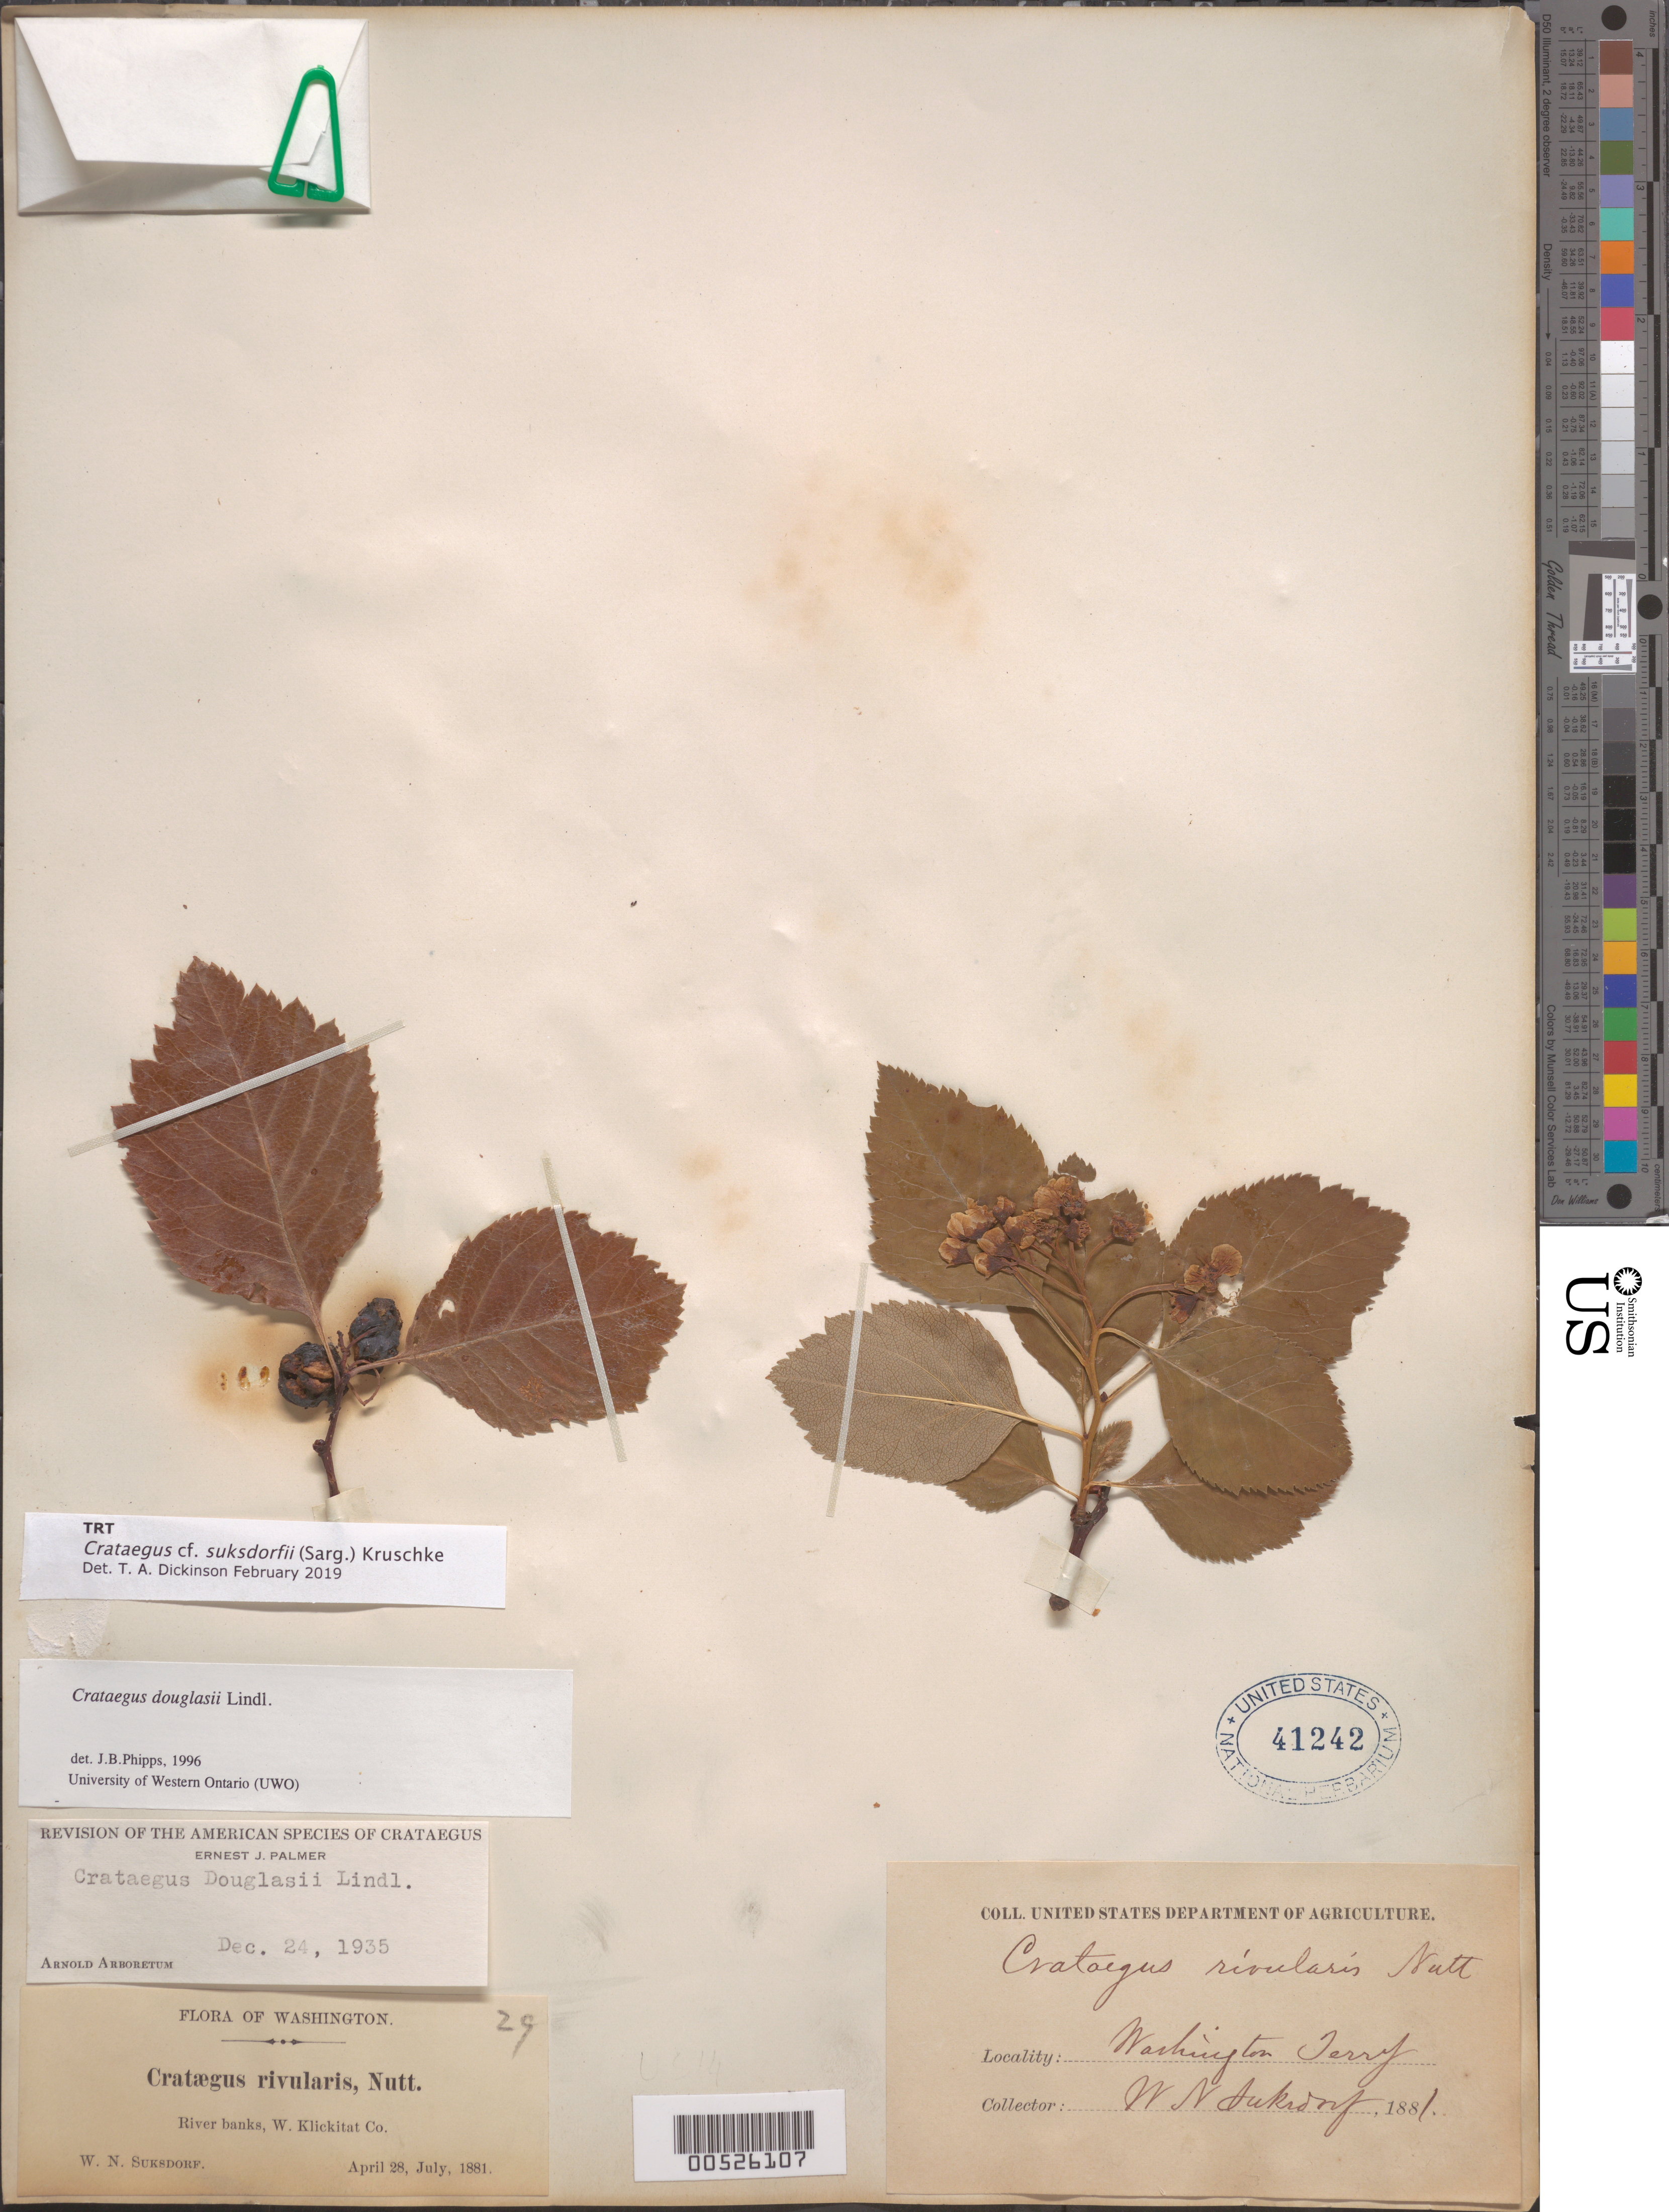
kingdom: Plantae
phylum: Tracheophyta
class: Magnoliopsida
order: Rosales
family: Rosaceae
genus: Crataegus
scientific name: Crataegus suksdorfii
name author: (Sarg.) Kruschke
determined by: Dickinson, Timothy A., Assistant Curator (TRT), University of Toronto (CANADA)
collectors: W. N. Suksdorf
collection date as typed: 28 Apr 1881 and -- Jul 1881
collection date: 1881-04-28,1881-07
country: United States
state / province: Washington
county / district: Klickitat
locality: W. Klickitat Co.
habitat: River banks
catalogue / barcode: US 41242